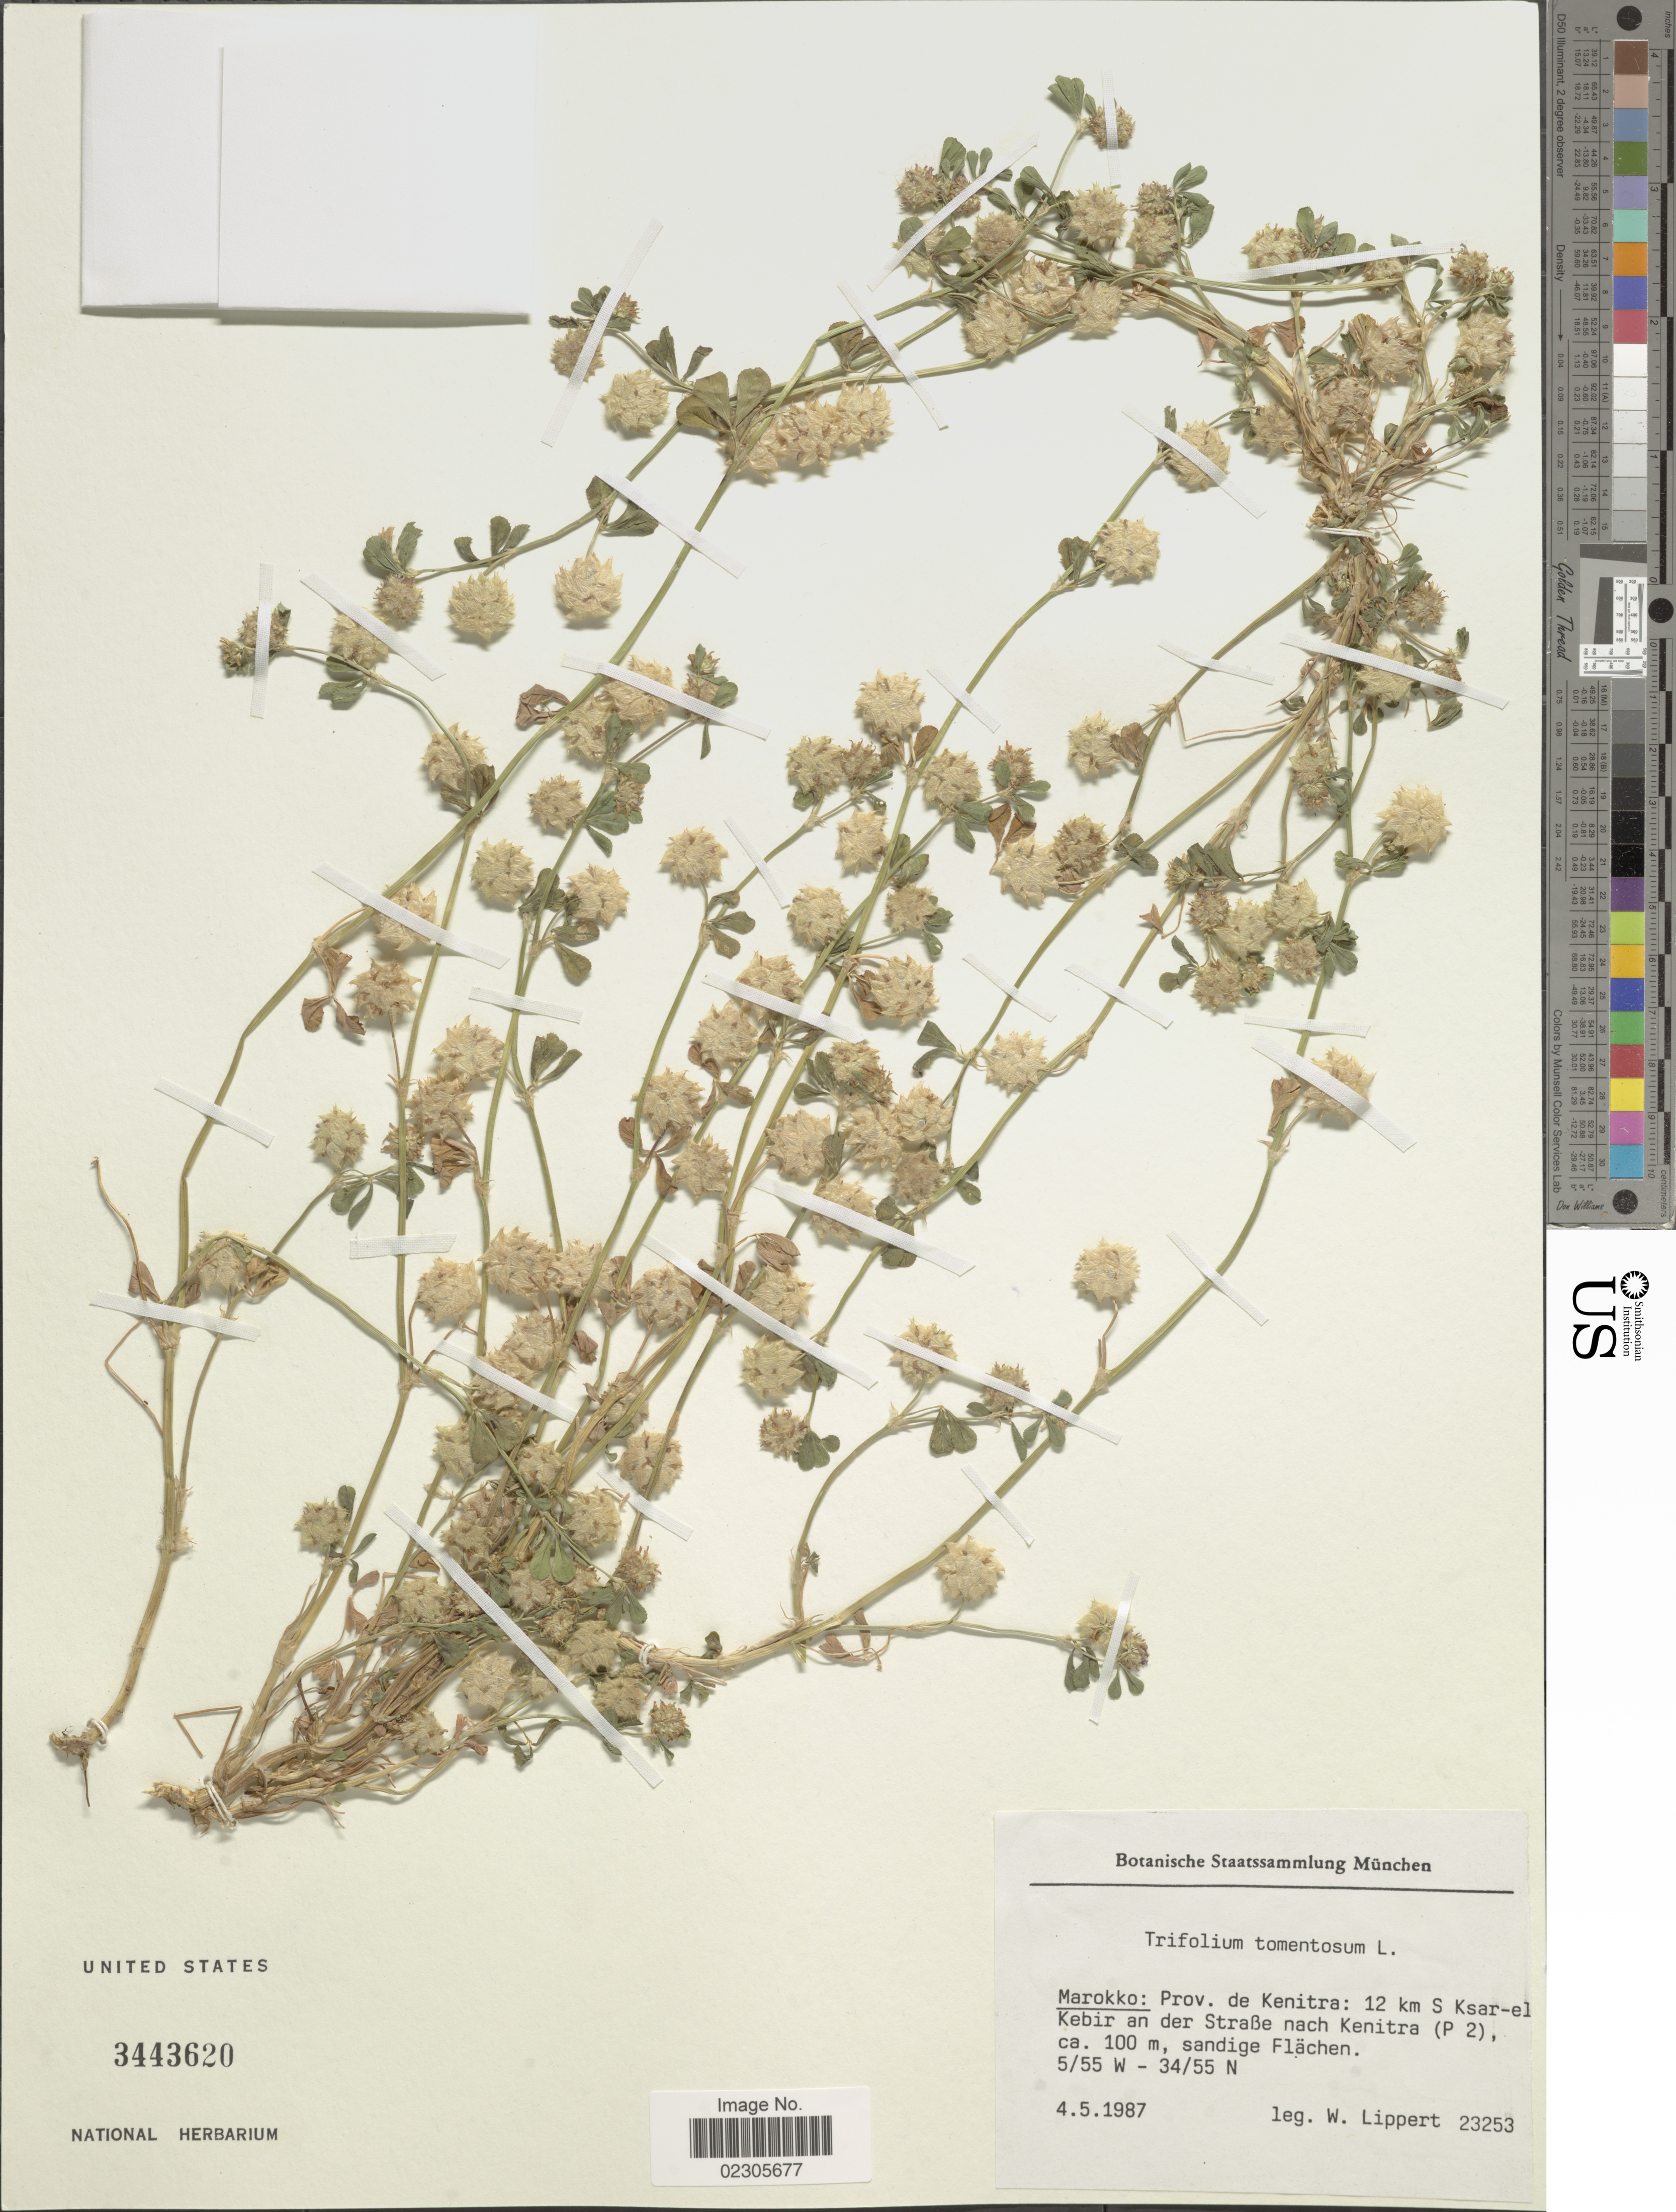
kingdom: Plantae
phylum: Tracheophyta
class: Magnoliopsida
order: Fabales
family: Fabaceae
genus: Trifolium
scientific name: Trifolium tomentosum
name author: L.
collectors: W. Lippert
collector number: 23253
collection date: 1987-05-04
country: Morocco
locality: Prov. de Kenitra: 12 km S Ksar-el-Kebir in der Strabe nach Kenitra (P2)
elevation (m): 100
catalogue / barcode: US 3443620